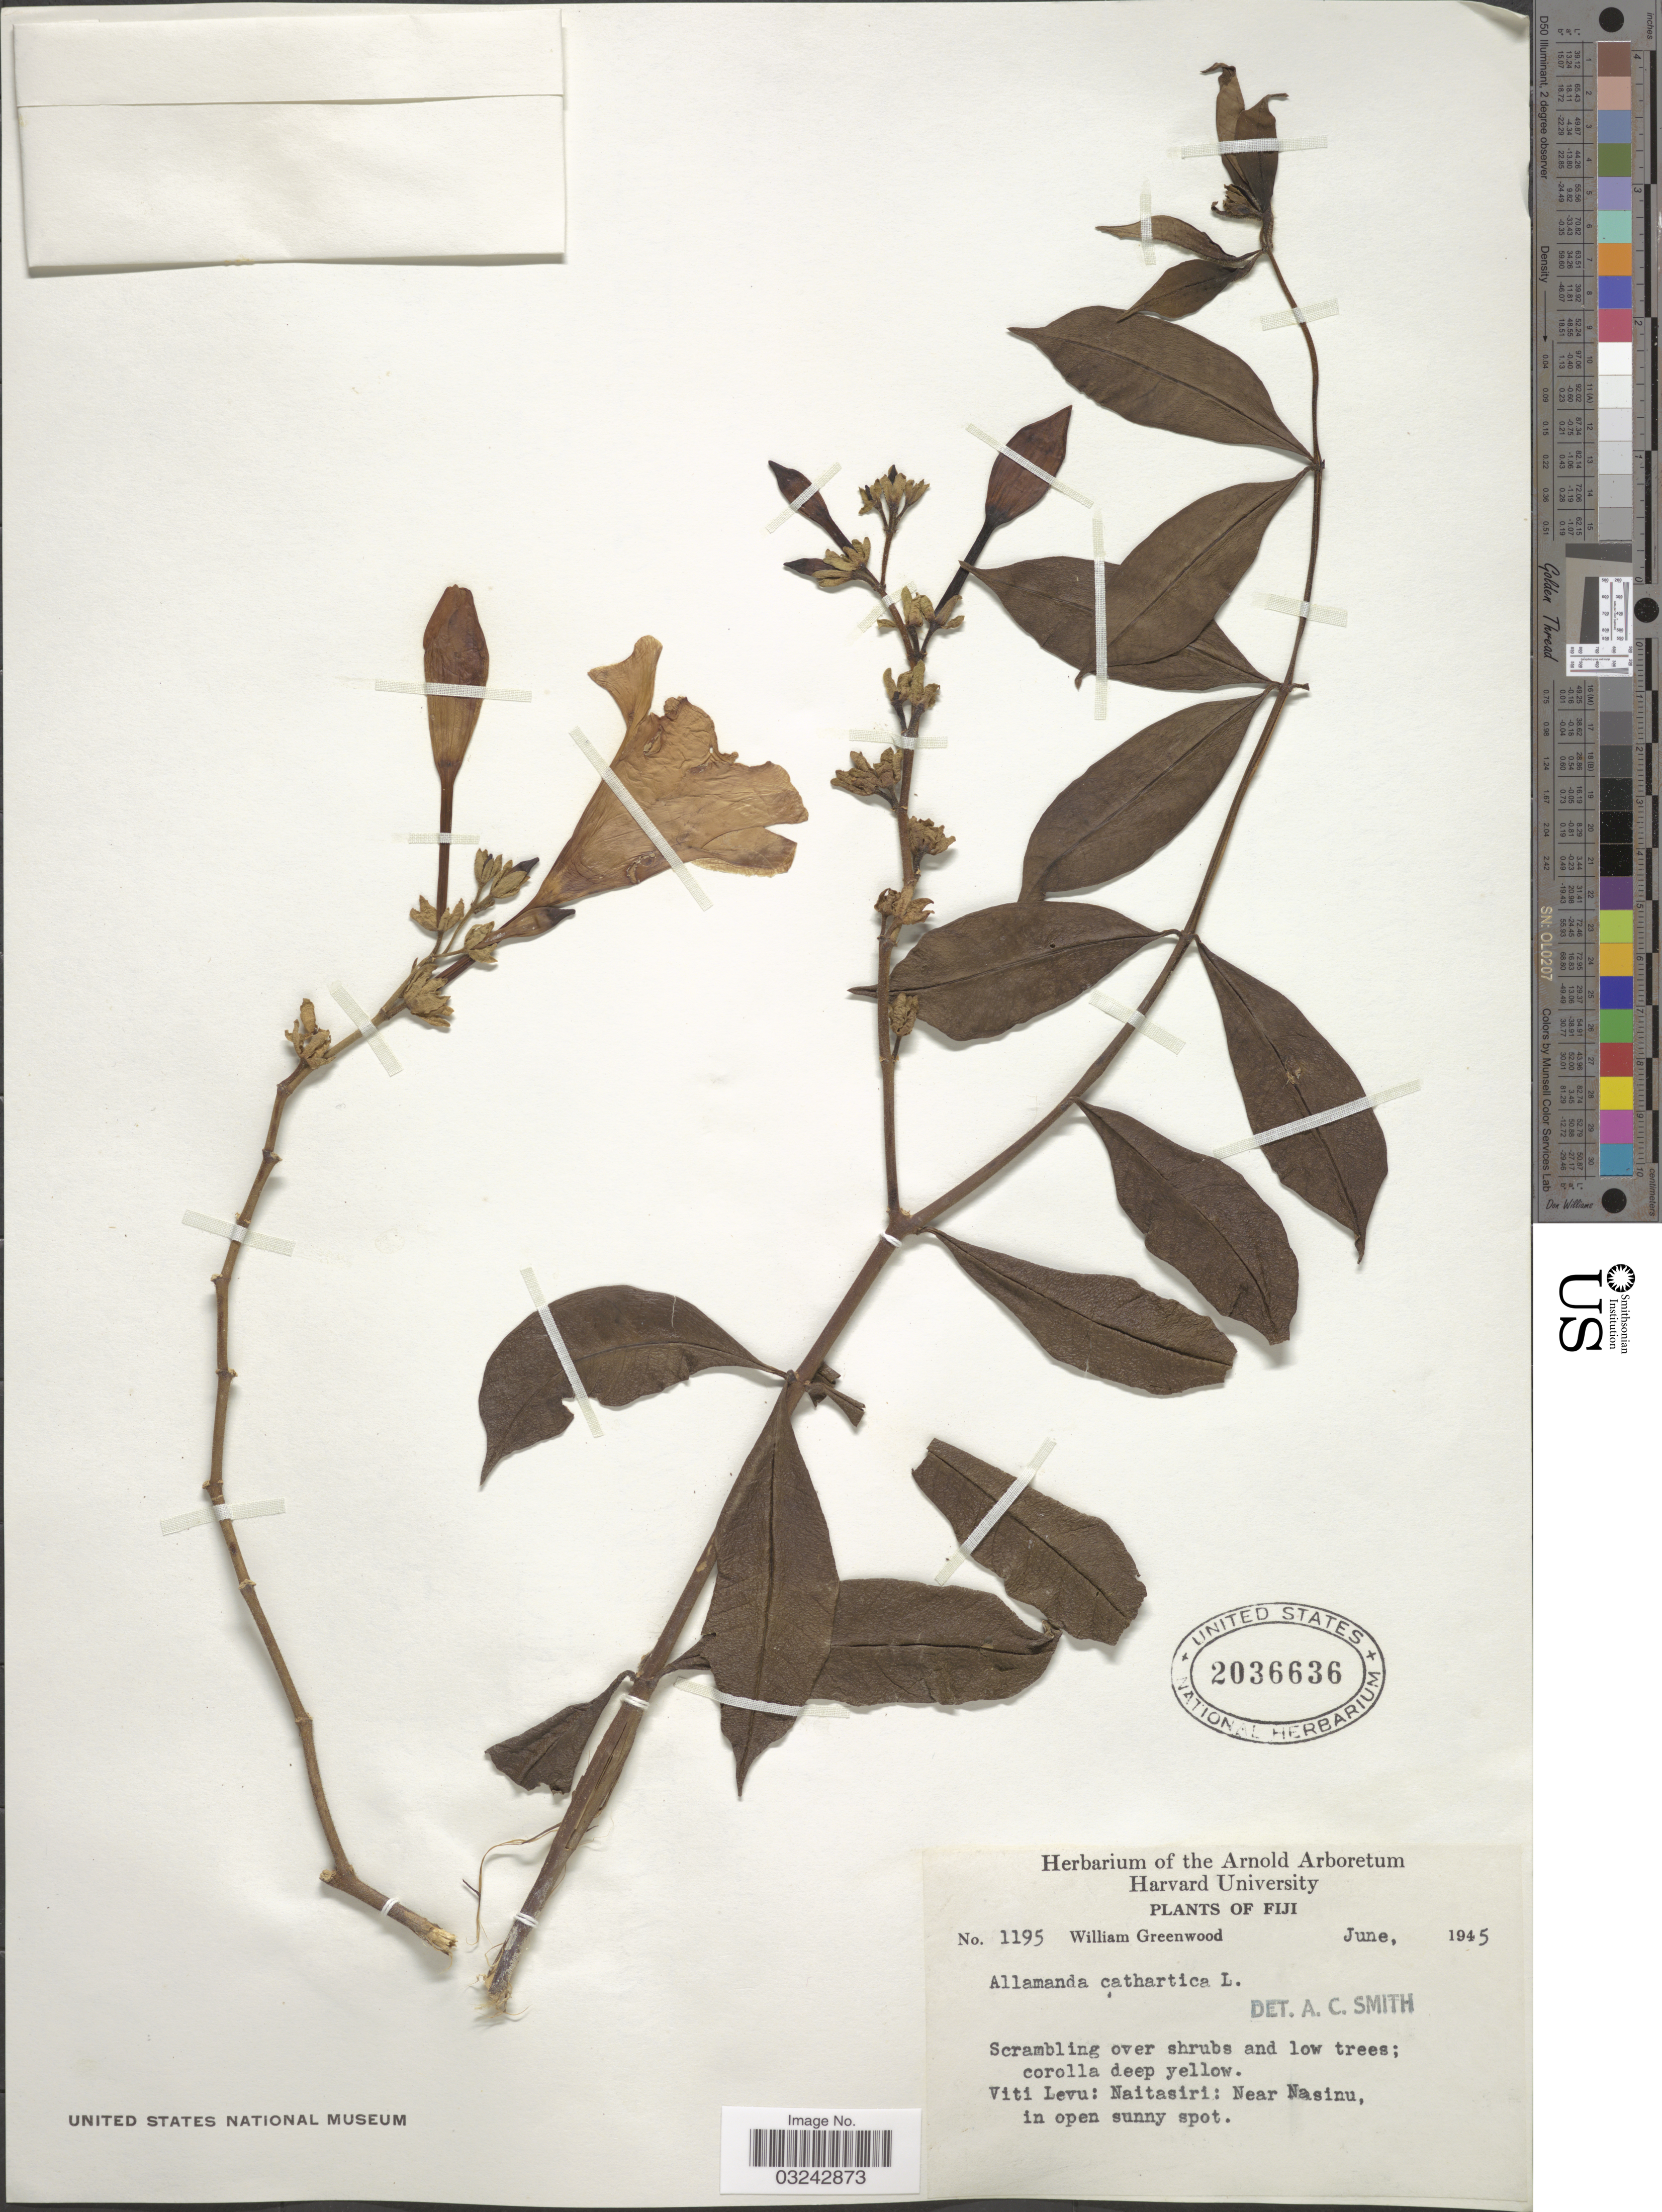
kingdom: Plantae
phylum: Tracheophyta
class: Magnoliopsida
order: Gentianales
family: Apocynaceae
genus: Allamanda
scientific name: Allamanda cathartica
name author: L.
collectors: W. Greenwood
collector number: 1195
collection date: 1945-06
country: Fiji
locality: Viti Levu: Naitasiri: Near Nasinu.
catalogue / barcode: US 2036636